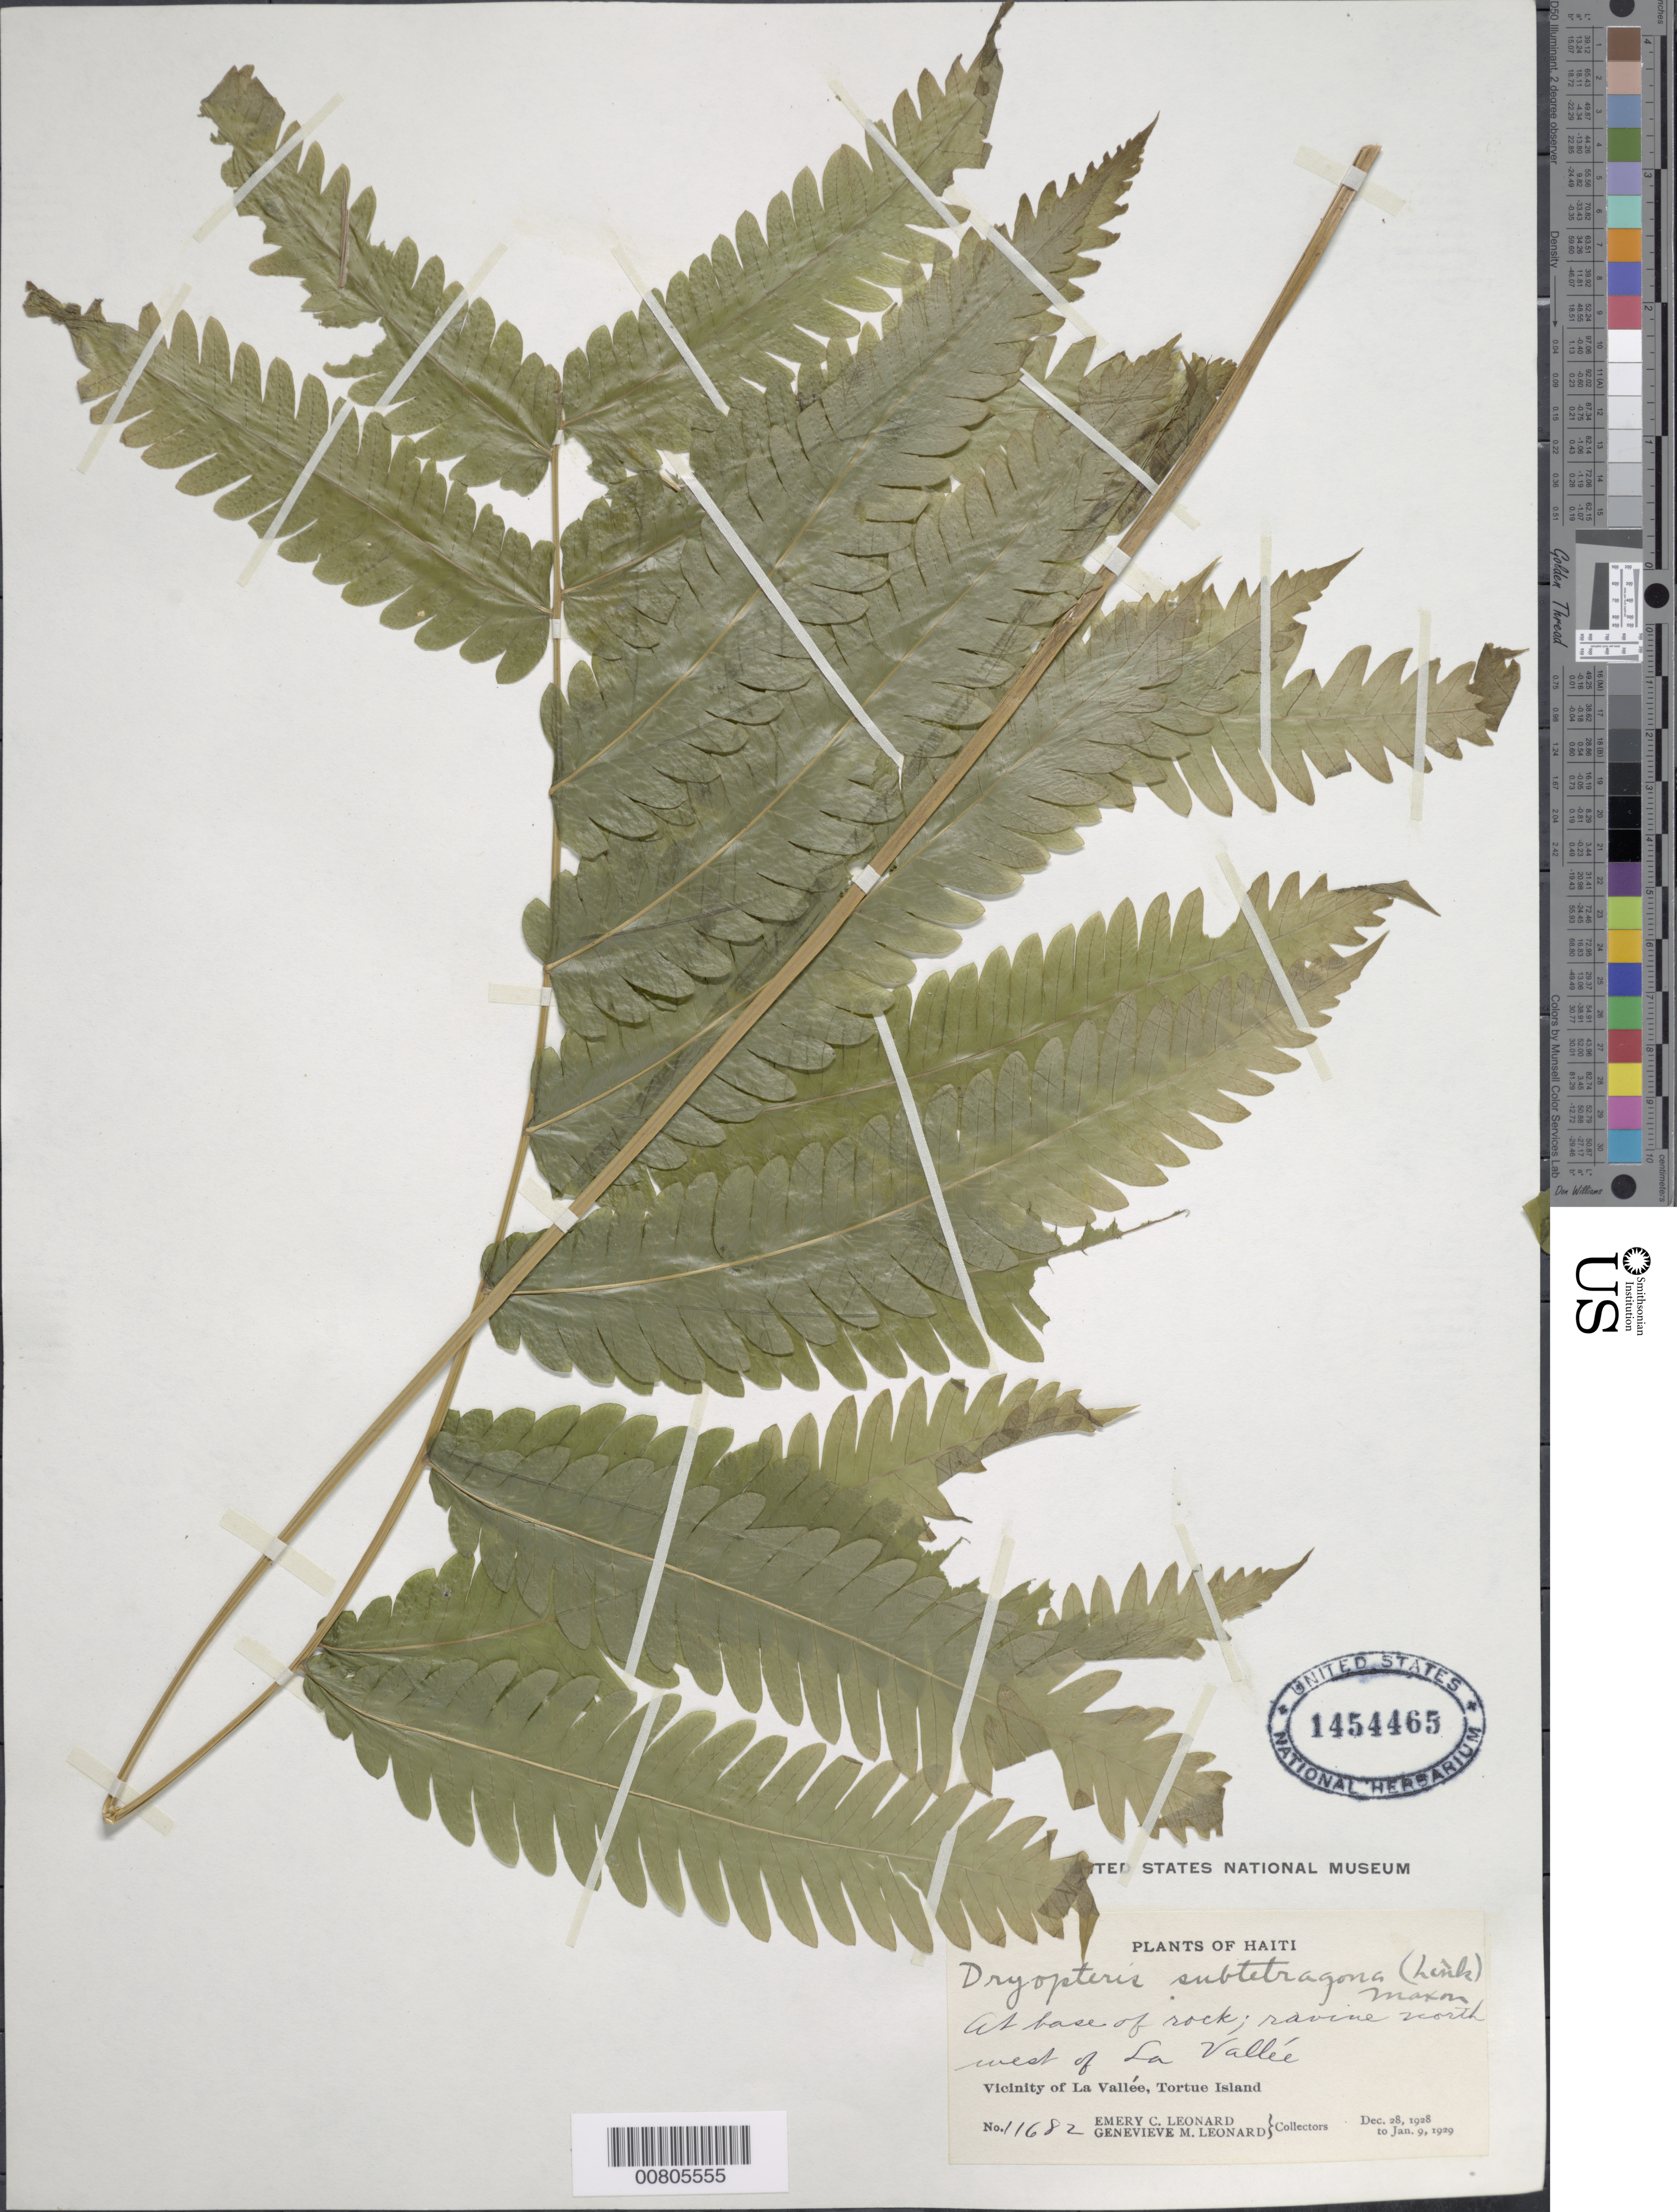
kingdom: Plantae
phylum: Tracheophyta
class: Polypodiopsida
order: Polypodiales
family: Thelypteridaceae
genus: Goniopteris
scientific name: Goniopteris subtetragona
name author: (Link) Vareschi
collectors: E. C. Leonard & G. M. Leonard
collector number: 11682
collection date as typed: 28 Dec 1928 to 09 Jan 1929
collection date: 1928-12-28/1929-01-09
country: Haiti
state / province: Nord-Óuest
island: Île de la Tortue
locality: Tortue Island, NW of La Vallée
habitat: Base of rock; ravine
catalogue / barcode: US 1454465